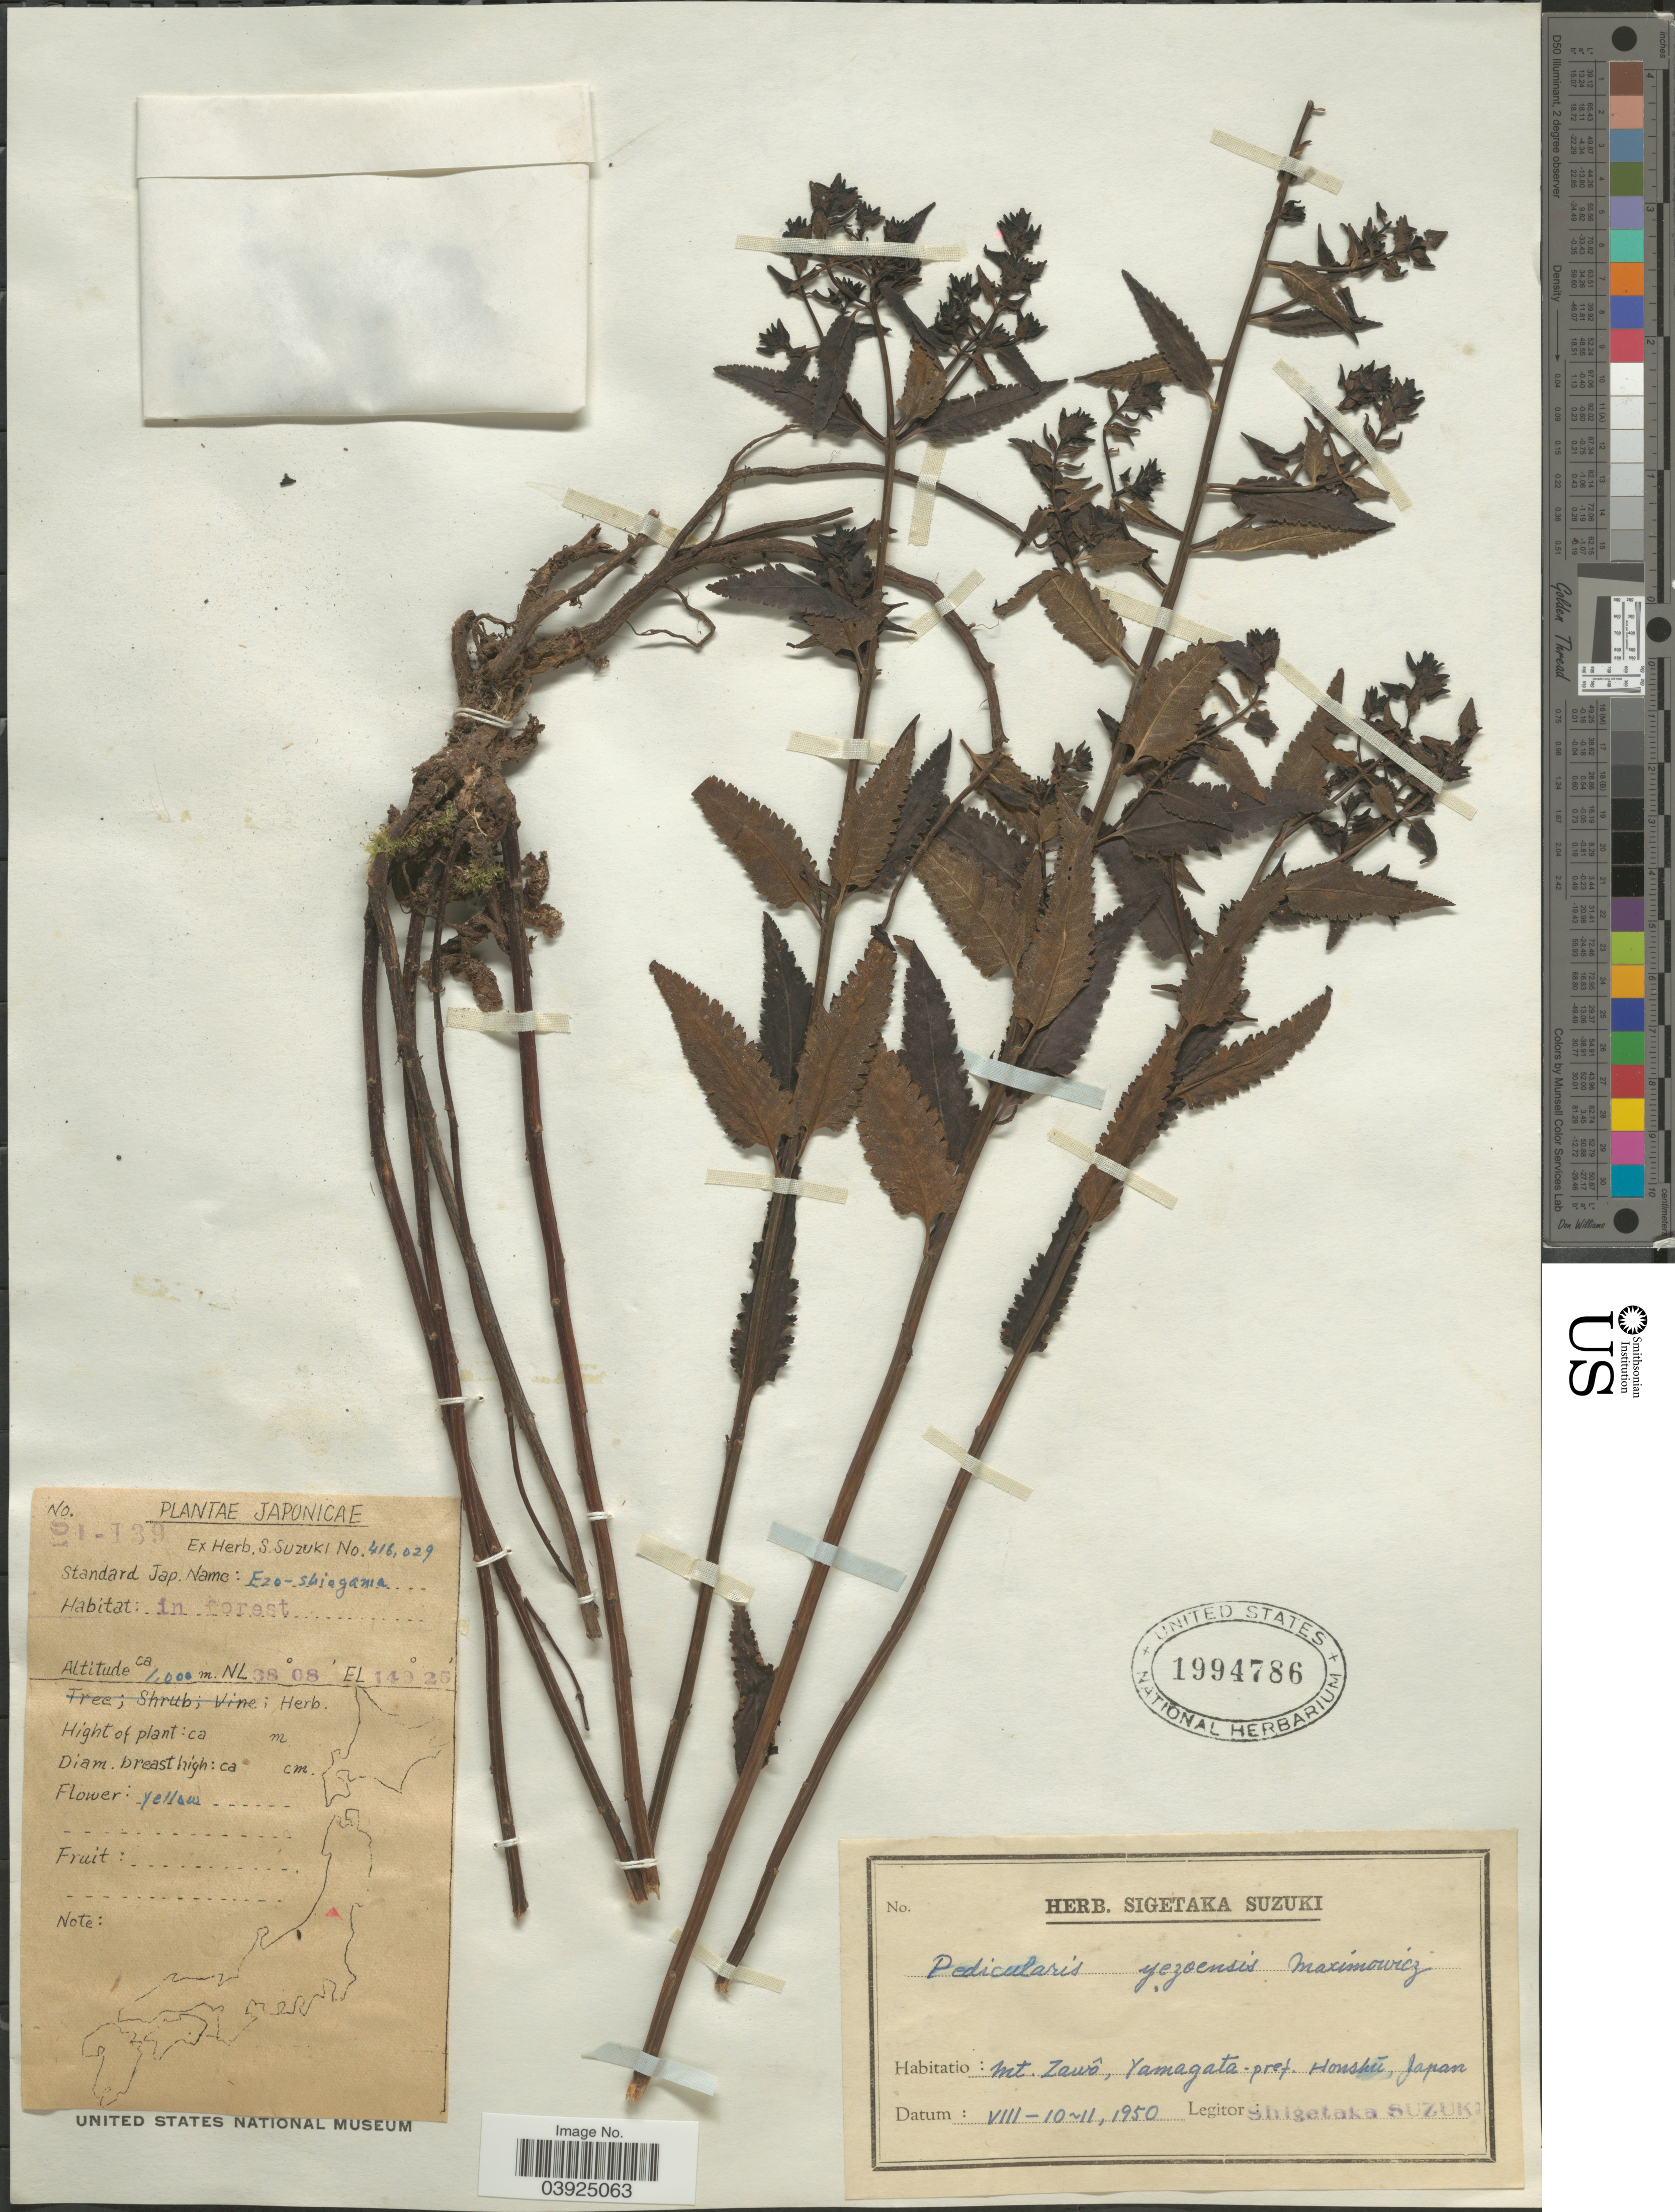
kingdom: Plantae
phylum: Tracheophyta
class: Magnoliopsida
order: Lamiales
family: Orobanchaceae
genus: Pedicularis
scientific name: Pedicularis yezoensis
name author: Maxim.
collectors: S. Suzuki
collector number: SI-139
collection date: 1950-08-10/1950-08-11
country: Japan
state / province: Yamagata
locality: Mt. Zawô, Yamagata-pref. Honshū.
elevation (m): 1000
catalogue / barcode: US 1994786